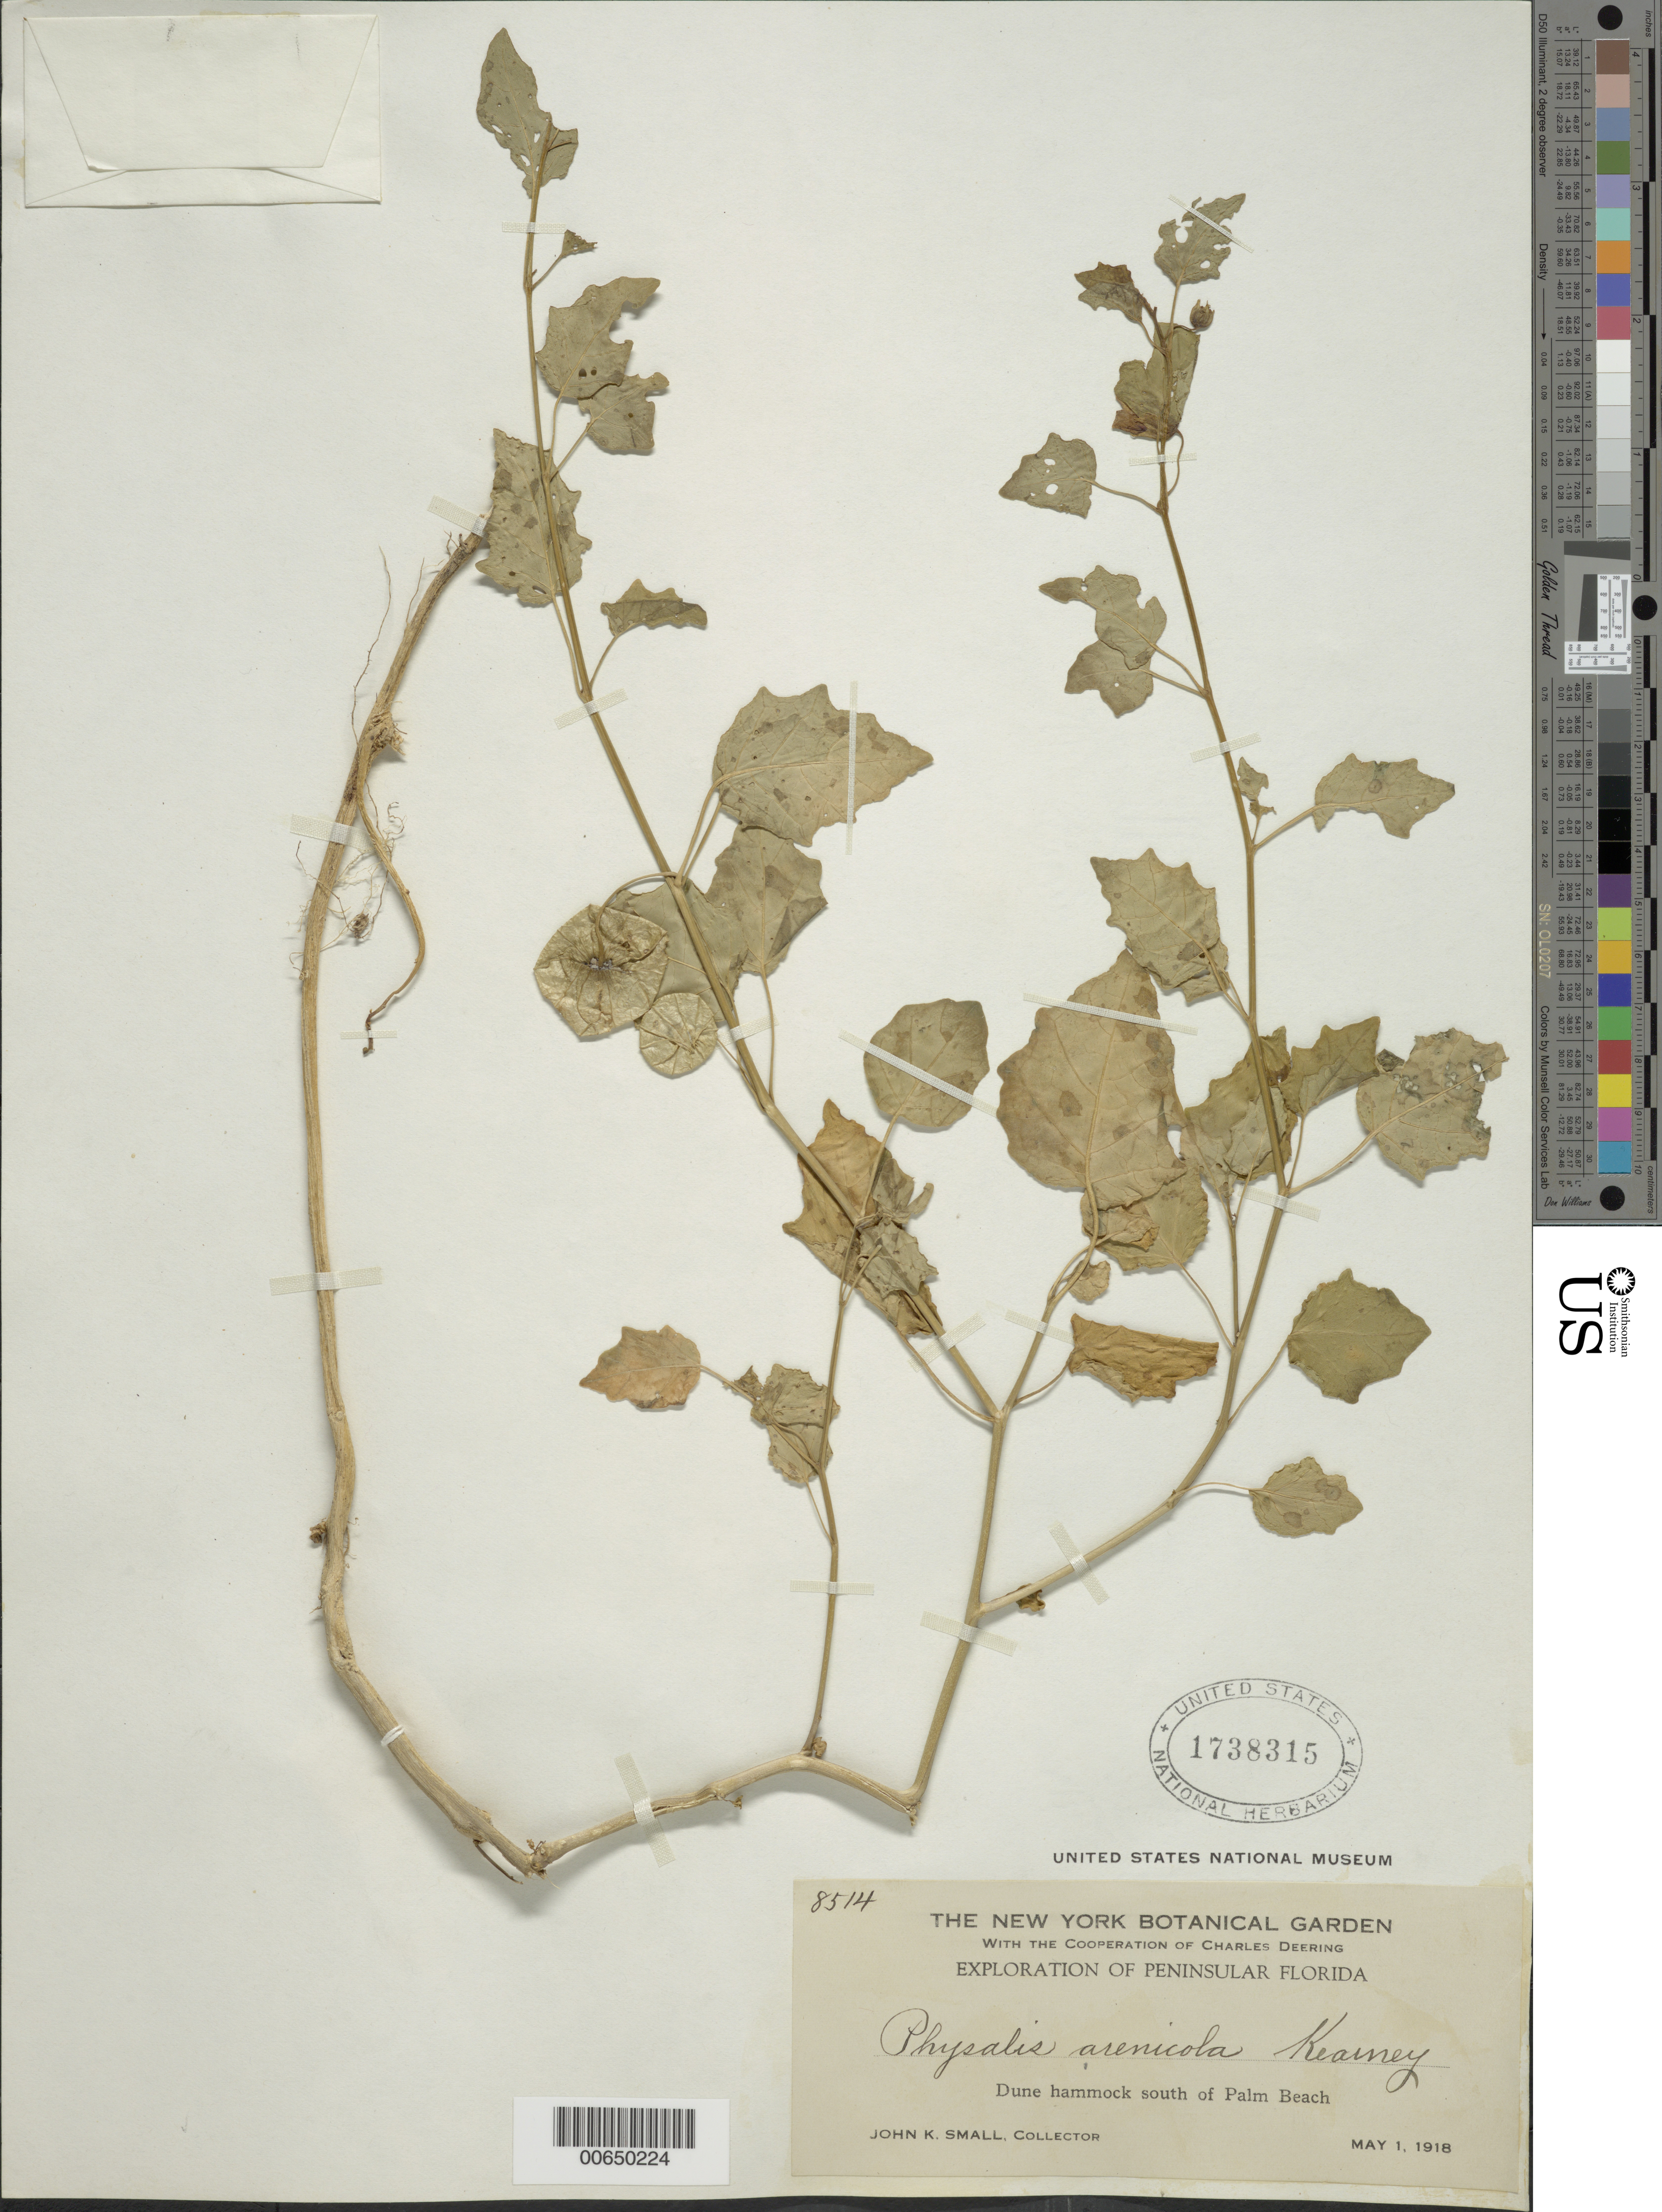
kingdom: Plantae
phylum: Tracheophyta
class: Magnoliopsida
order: Solanales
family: Solanaceae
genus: Physalis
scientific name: Physalis arenicola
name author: Kearney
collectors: J. K. Small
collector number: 8514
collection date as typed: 05 Jan 1918 or 01 May 1918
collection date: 1918-01-05 or 1918-05-01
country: United States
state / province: Florida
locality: Dune hammock S of Palm Beach.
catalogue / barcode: US 1738315